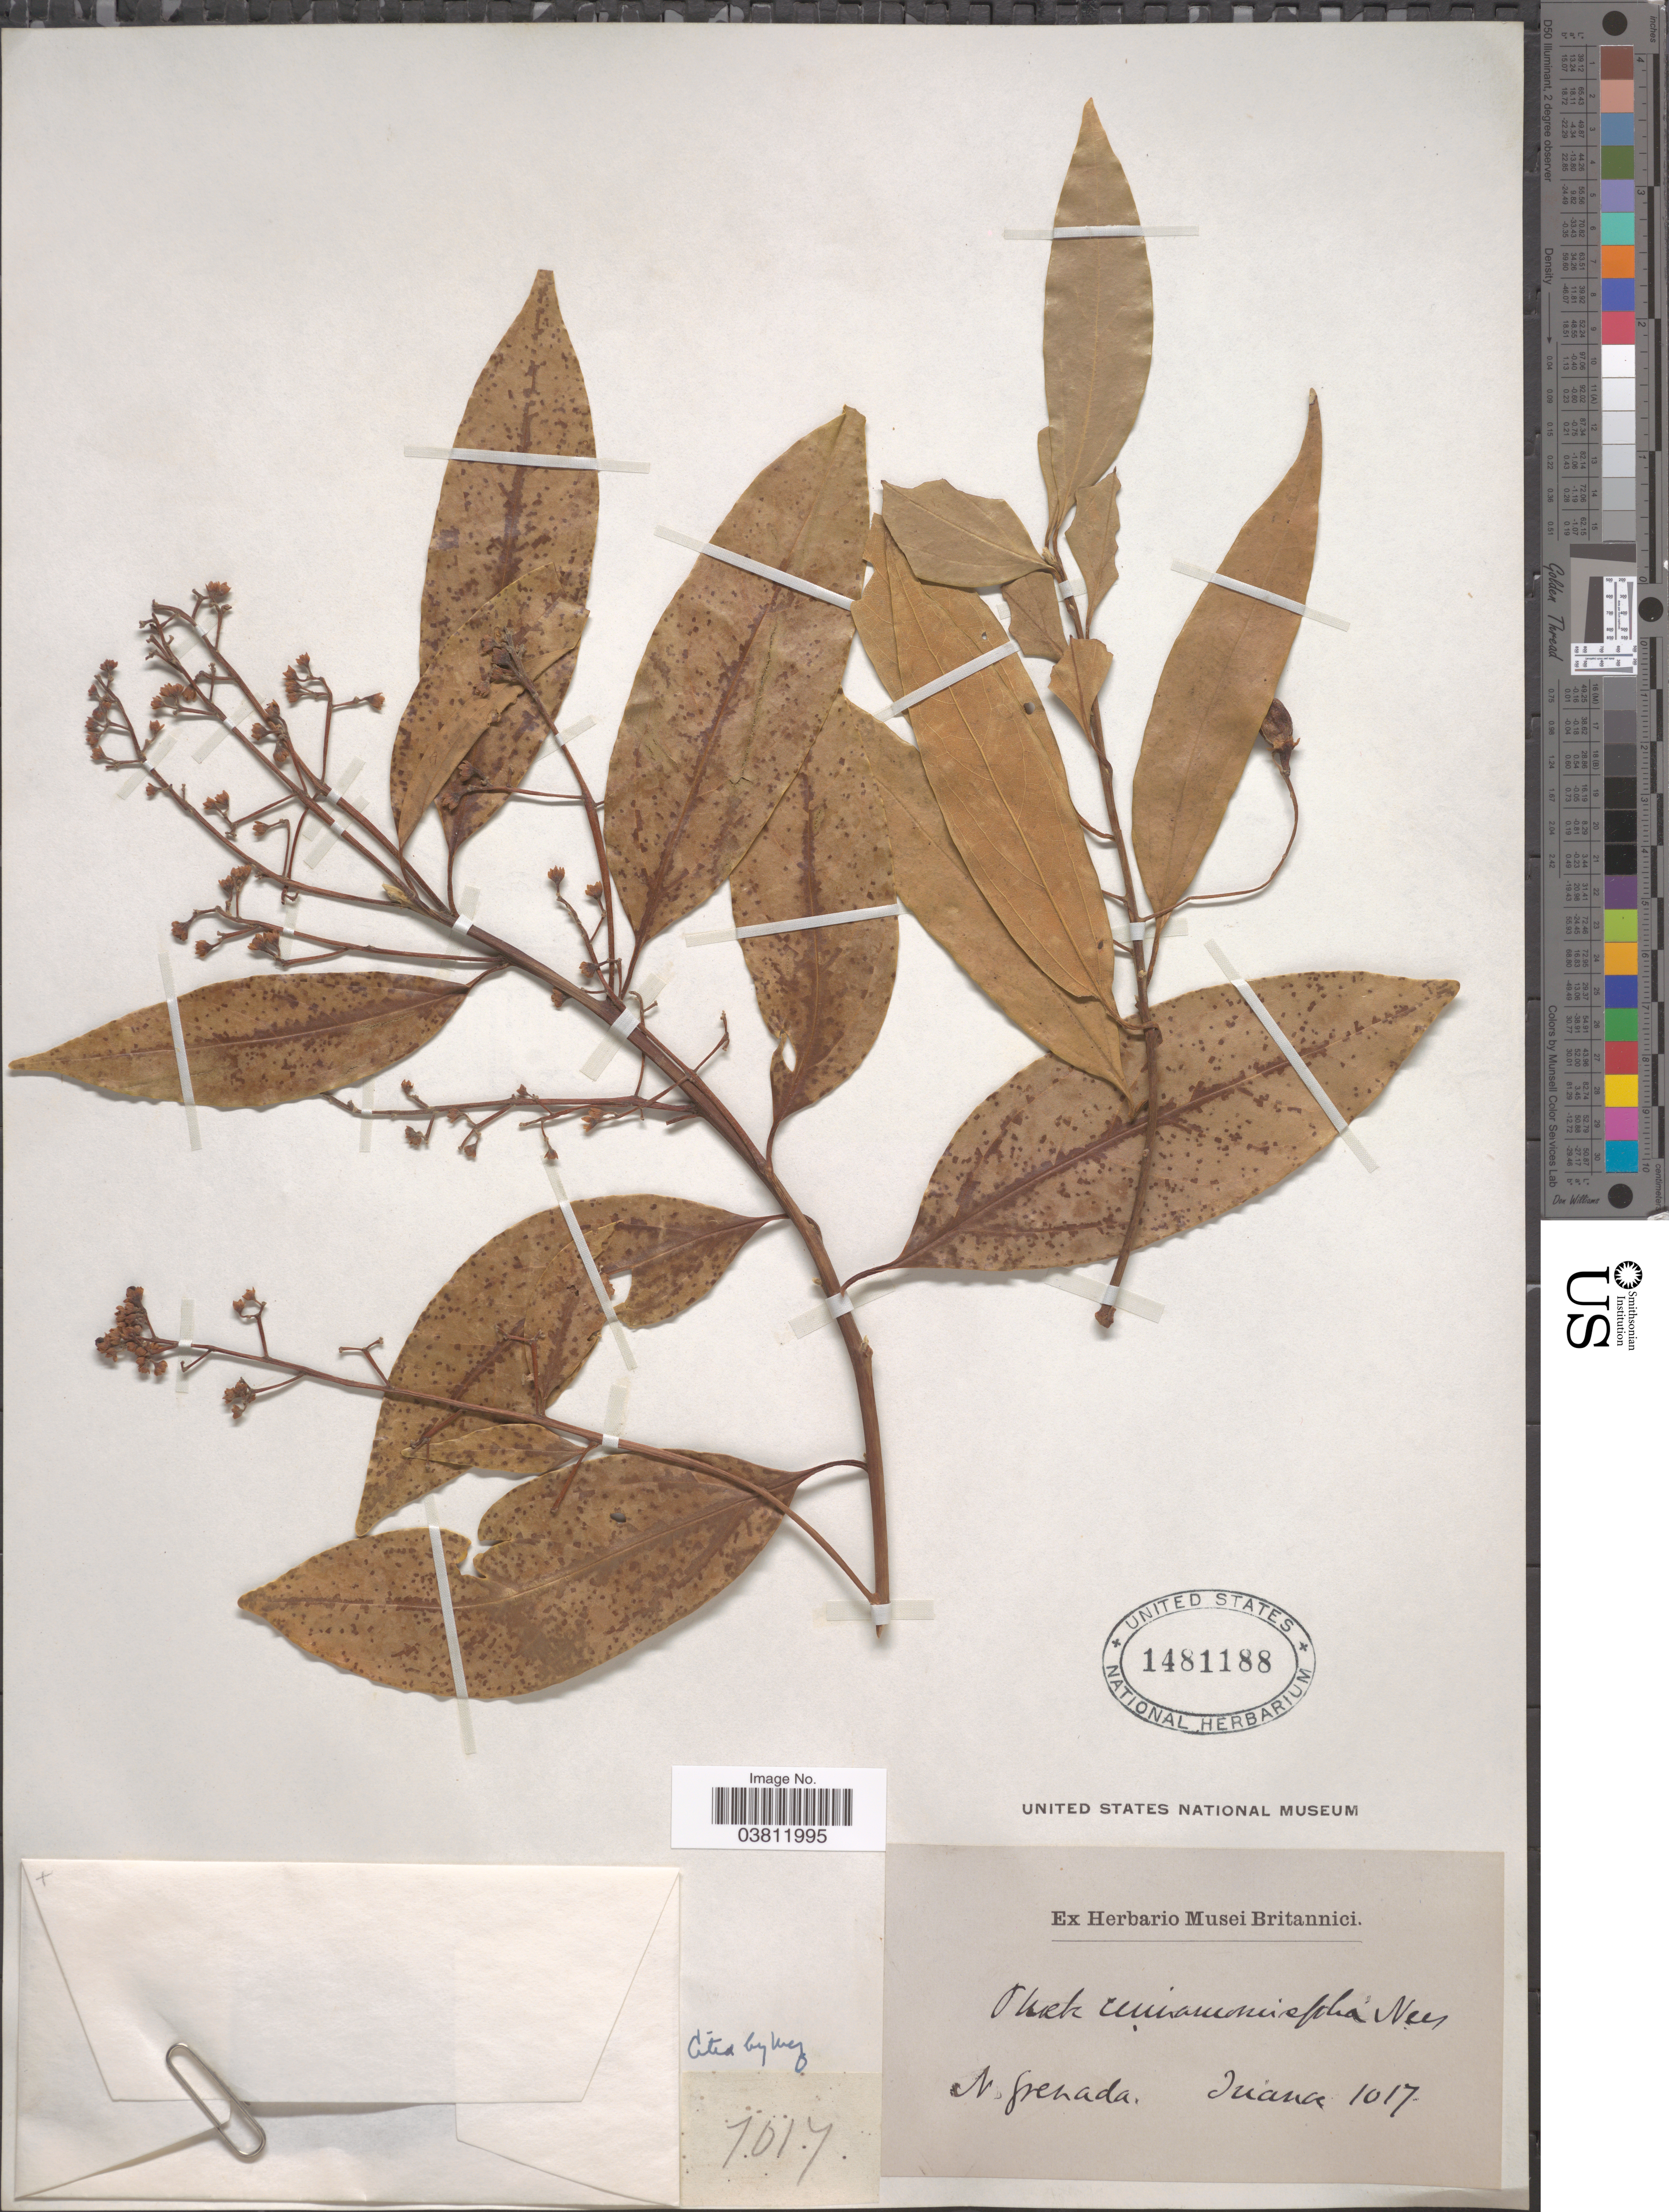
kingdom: Plantae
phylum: Tracheophyta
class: Magnoliopsida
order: Laurales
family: Lauraceae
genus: Phoebe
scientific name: Phoebe cinnamomifolia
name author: (Kunth) Nees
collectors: Triana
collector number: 1017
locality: N. Grenada.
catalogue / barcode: US 1481188